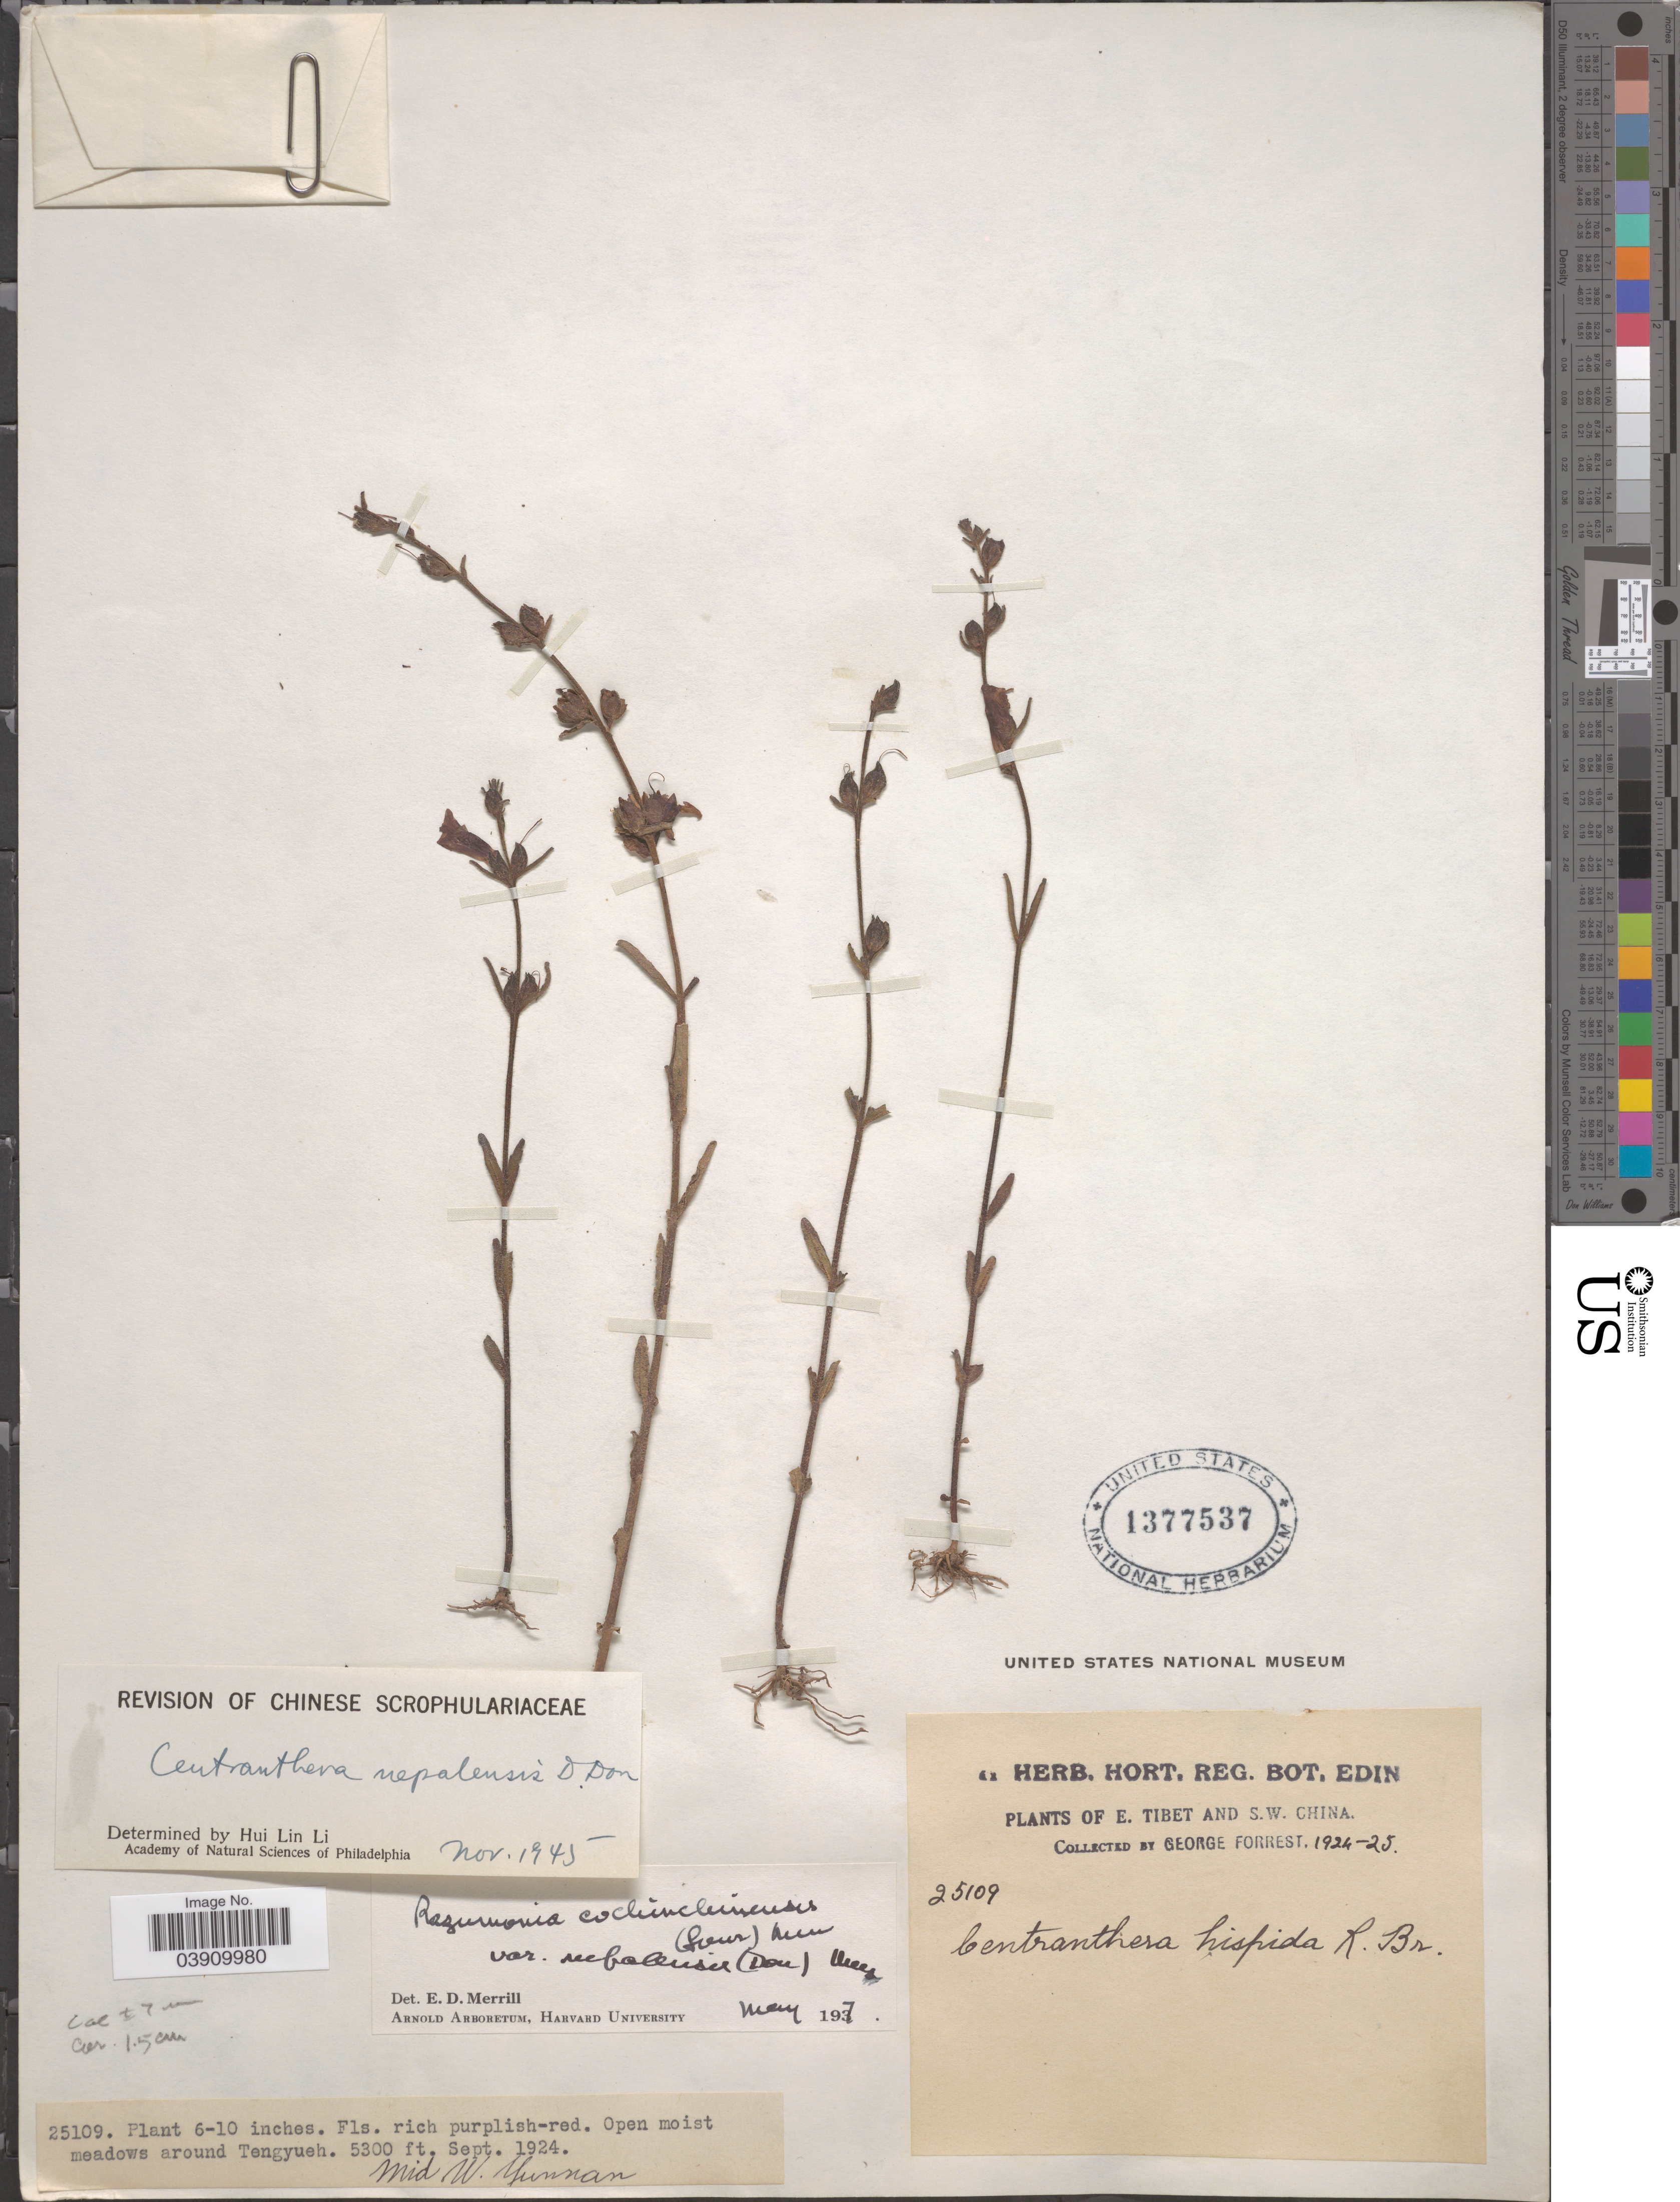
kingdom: Plantae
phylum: Tracheophyta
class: Magnoliopsida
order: Lamiales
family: Orobanchaceae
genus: Centranthera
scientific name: Centranthera nepalensis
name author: D. Don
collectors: G. Forrest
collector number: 25109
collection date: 1924-08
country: China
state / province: Yunnan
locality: S. W. China. Open moist meadows around Tengyueh. Mid. W. Yunnan.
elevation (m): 1615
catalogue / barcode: US 1377537